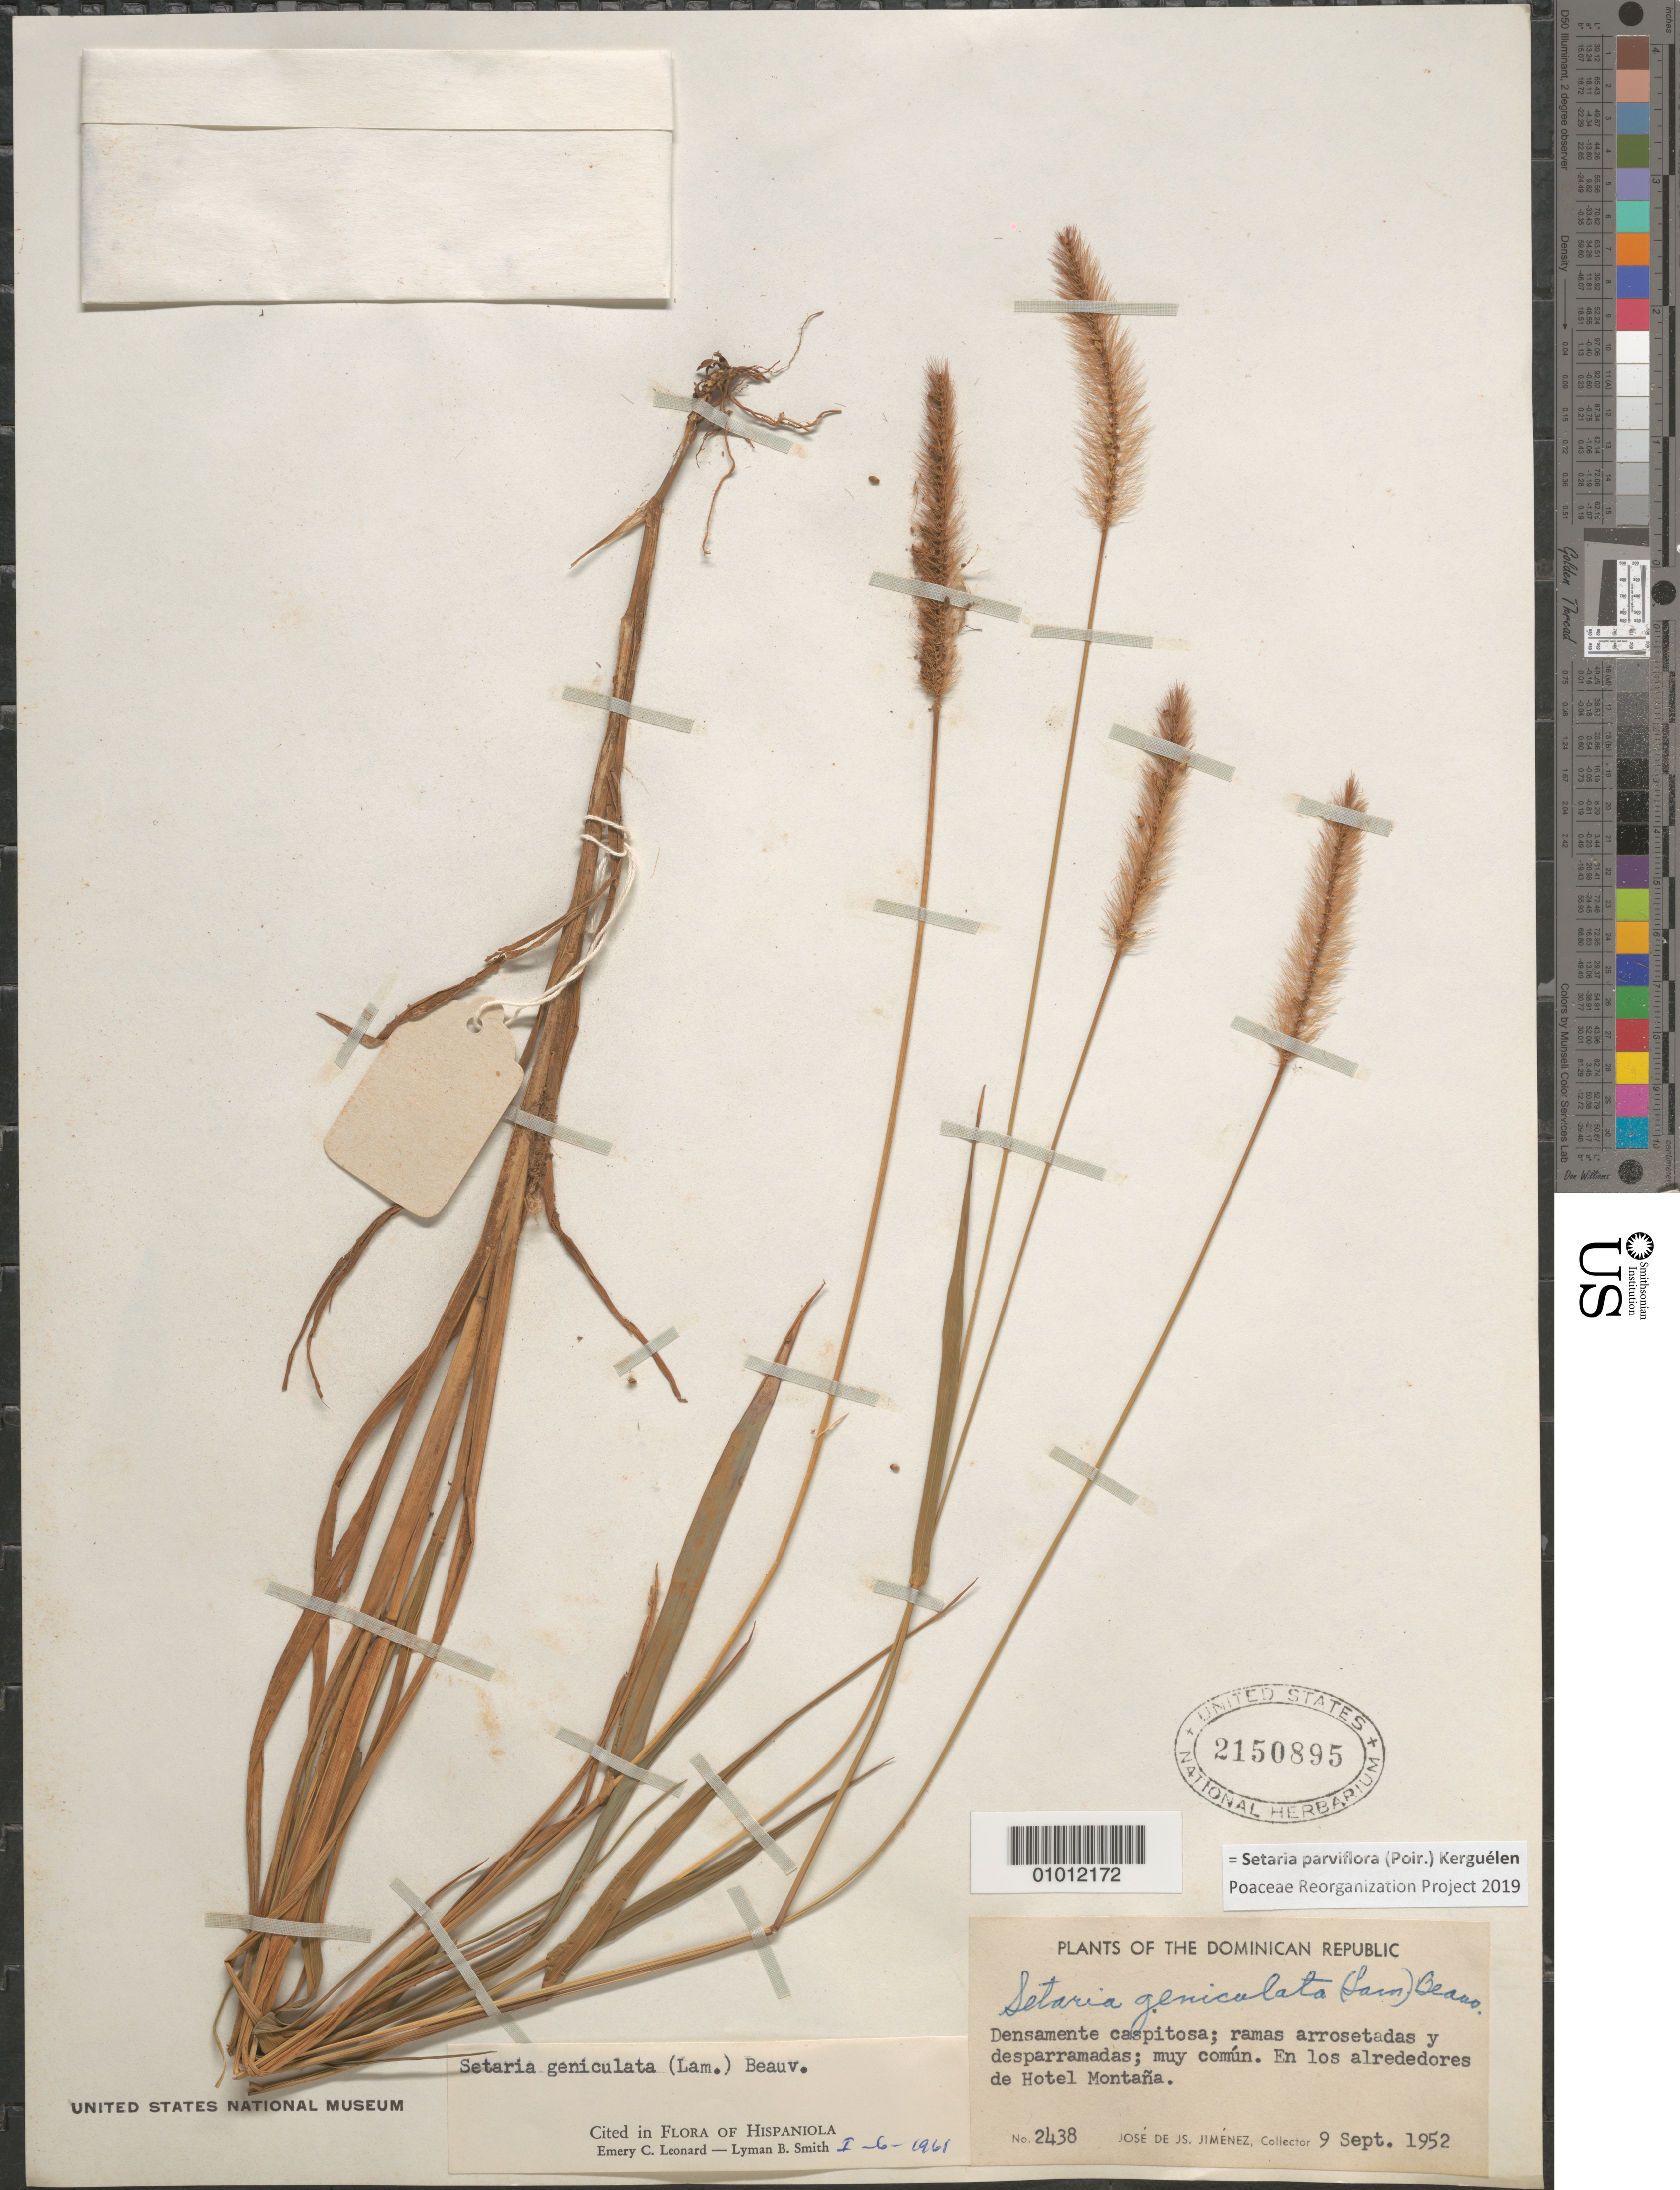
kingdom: Plantae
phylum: Tracheophyta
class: Liliopsida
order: Poales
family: Poaceae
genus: Setaria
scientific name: Setaria parviflora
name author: (Poir.) Kerguélen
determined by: Poaceae Reorganization Project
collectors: J. J. Jiménez Almonte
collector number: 2438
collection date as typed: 09 Sep 1952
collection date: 1952-09-09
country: Dominican Republic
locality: En los alrededores de Hotel Montana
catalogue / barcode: US 2150895